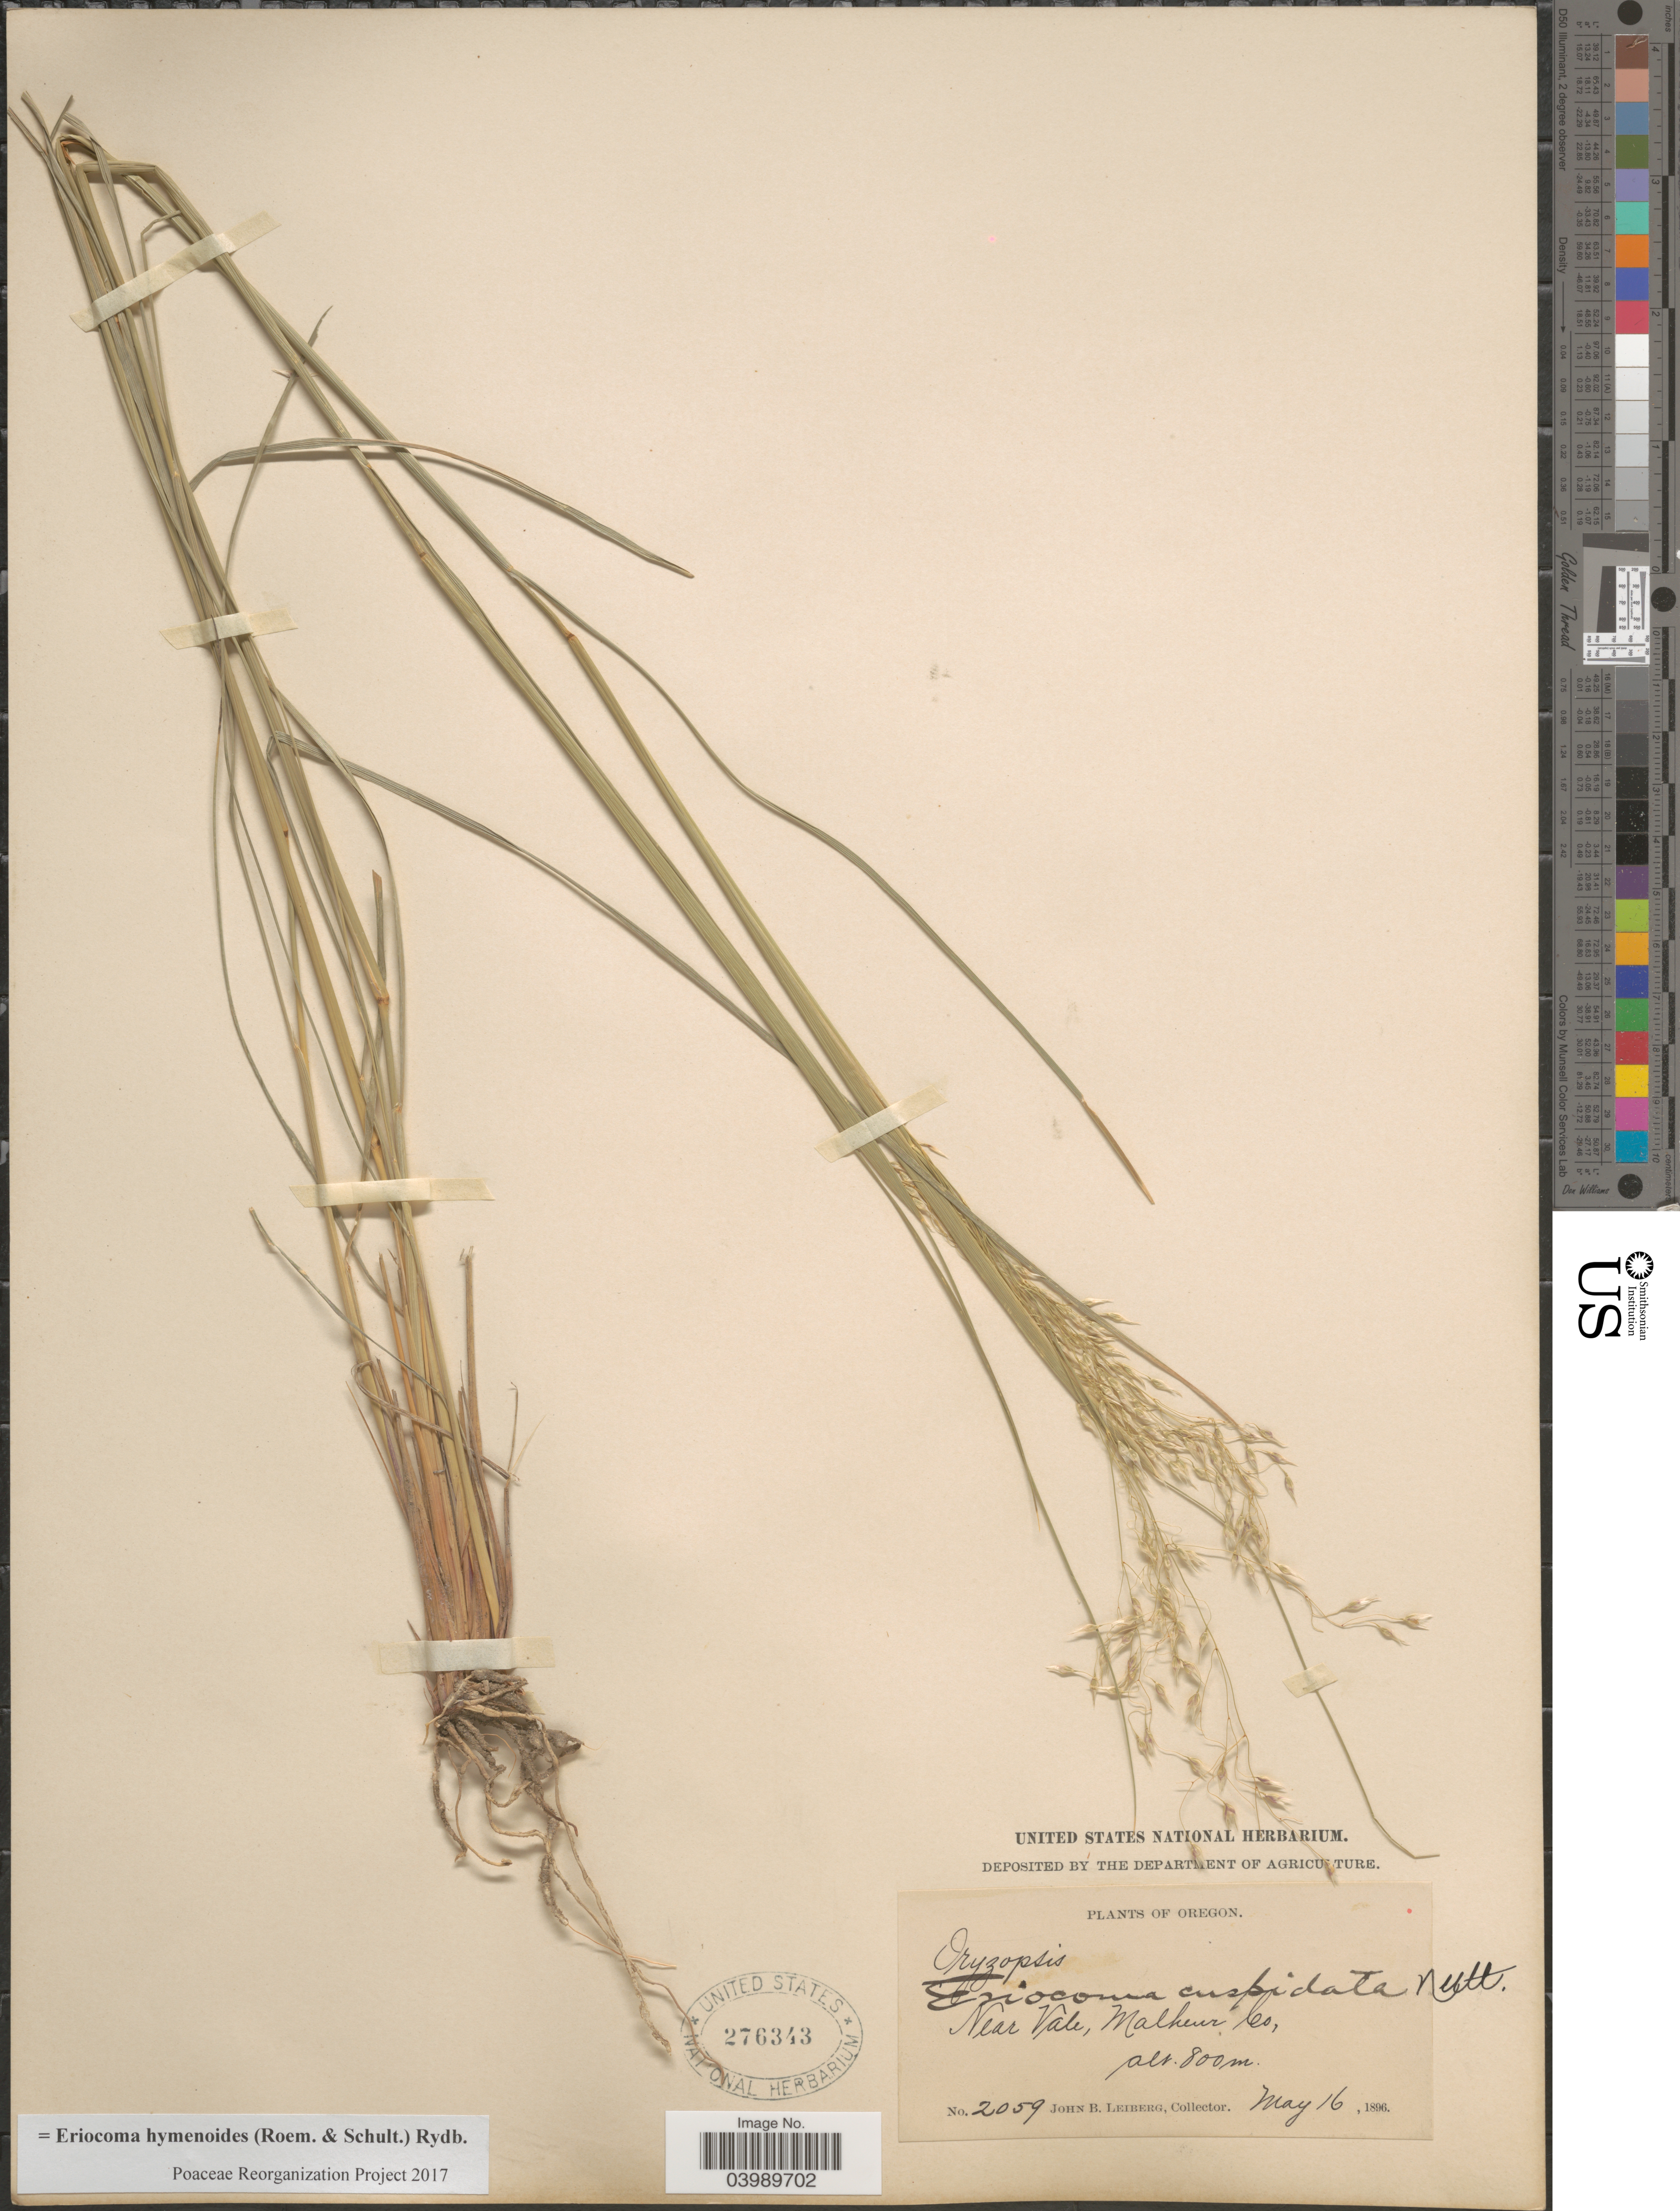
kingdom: Plantae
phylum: Tracheophyta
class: Liliopsida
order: Poales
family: Poaceae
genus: Eriocoma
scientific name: Eriocoma hymenoides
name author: (Roem. & Schult.) Rydb.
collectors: J. B. Leiberg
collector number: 2059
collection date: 1896-05-16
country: United States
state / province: Oregon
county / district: Malheur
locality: Near Vale, Malheur Co.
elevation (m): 800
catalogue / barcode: US 276343